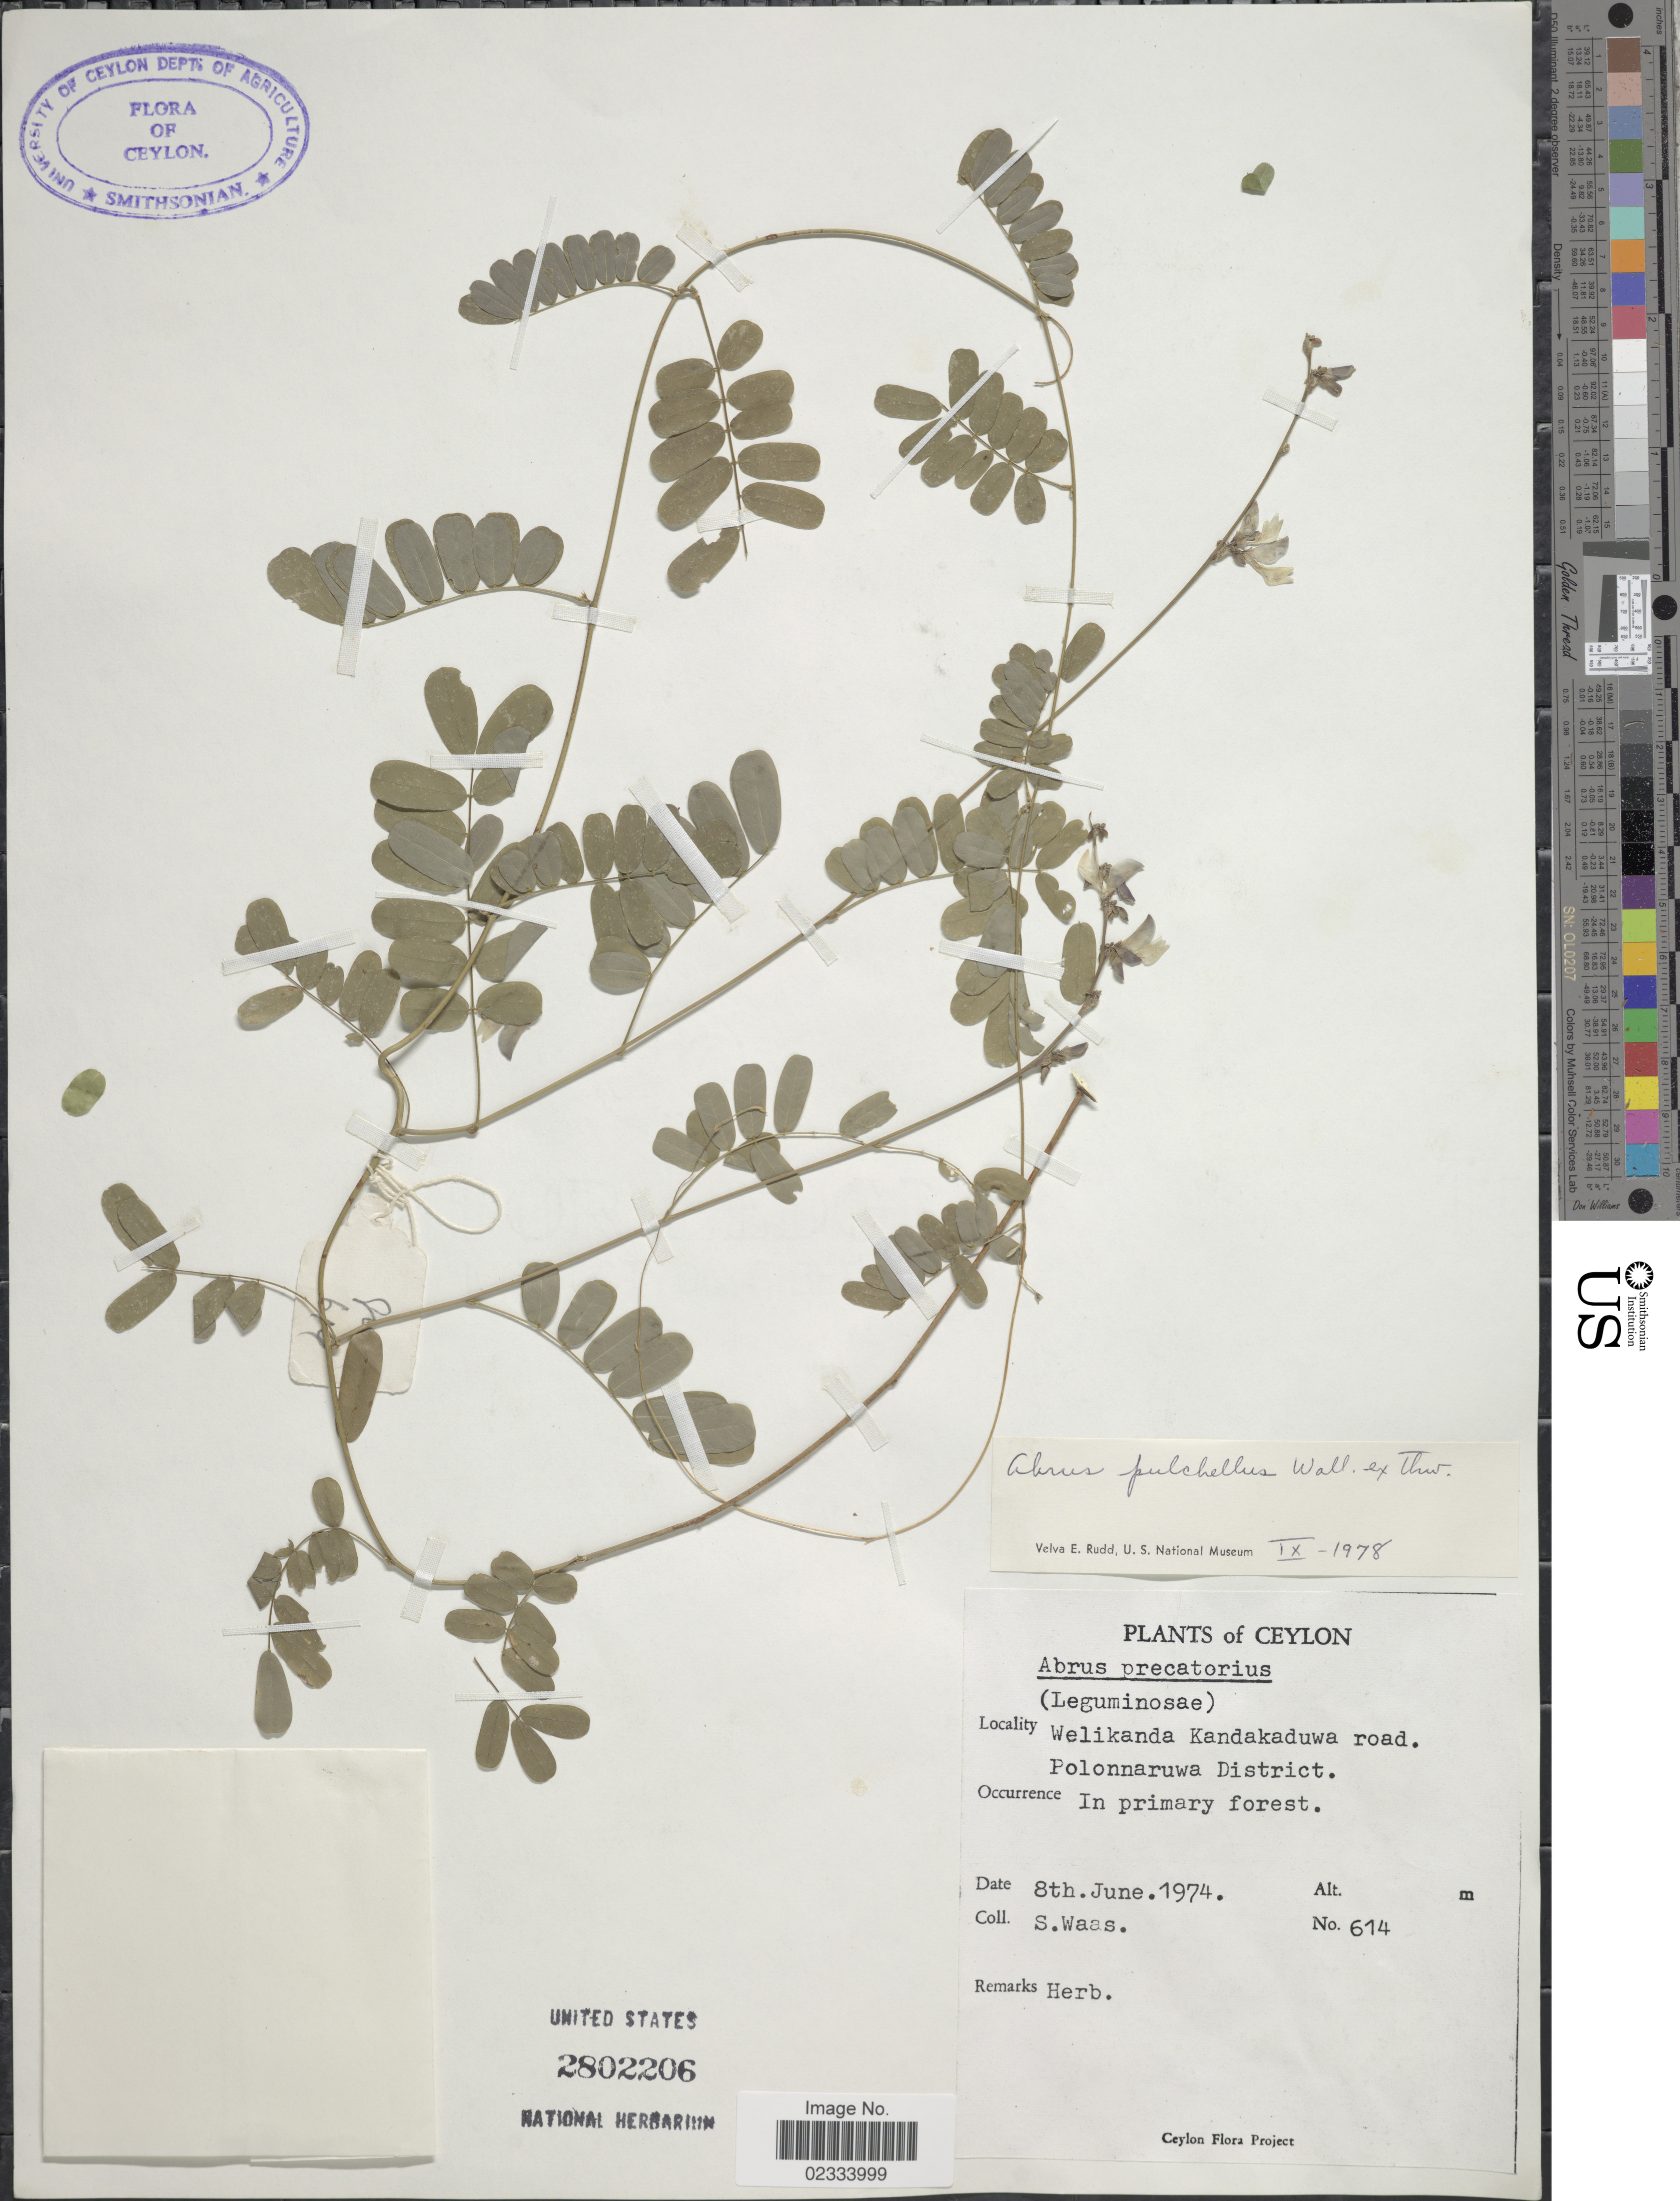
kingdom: Plantae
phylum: Tracheophyta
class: Magnoliopsida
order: Fabales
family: Fabaceae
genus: Abrus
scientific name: Abrus pulchellus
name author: Wall.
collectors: S. Waas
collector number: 614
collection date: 1974-06-08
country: Sri Lanka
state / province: North Central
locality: Ceylon, Welikanda Kandakaduwa road, Polonnaruwa District, in primary forest.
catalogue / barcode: US 2802206